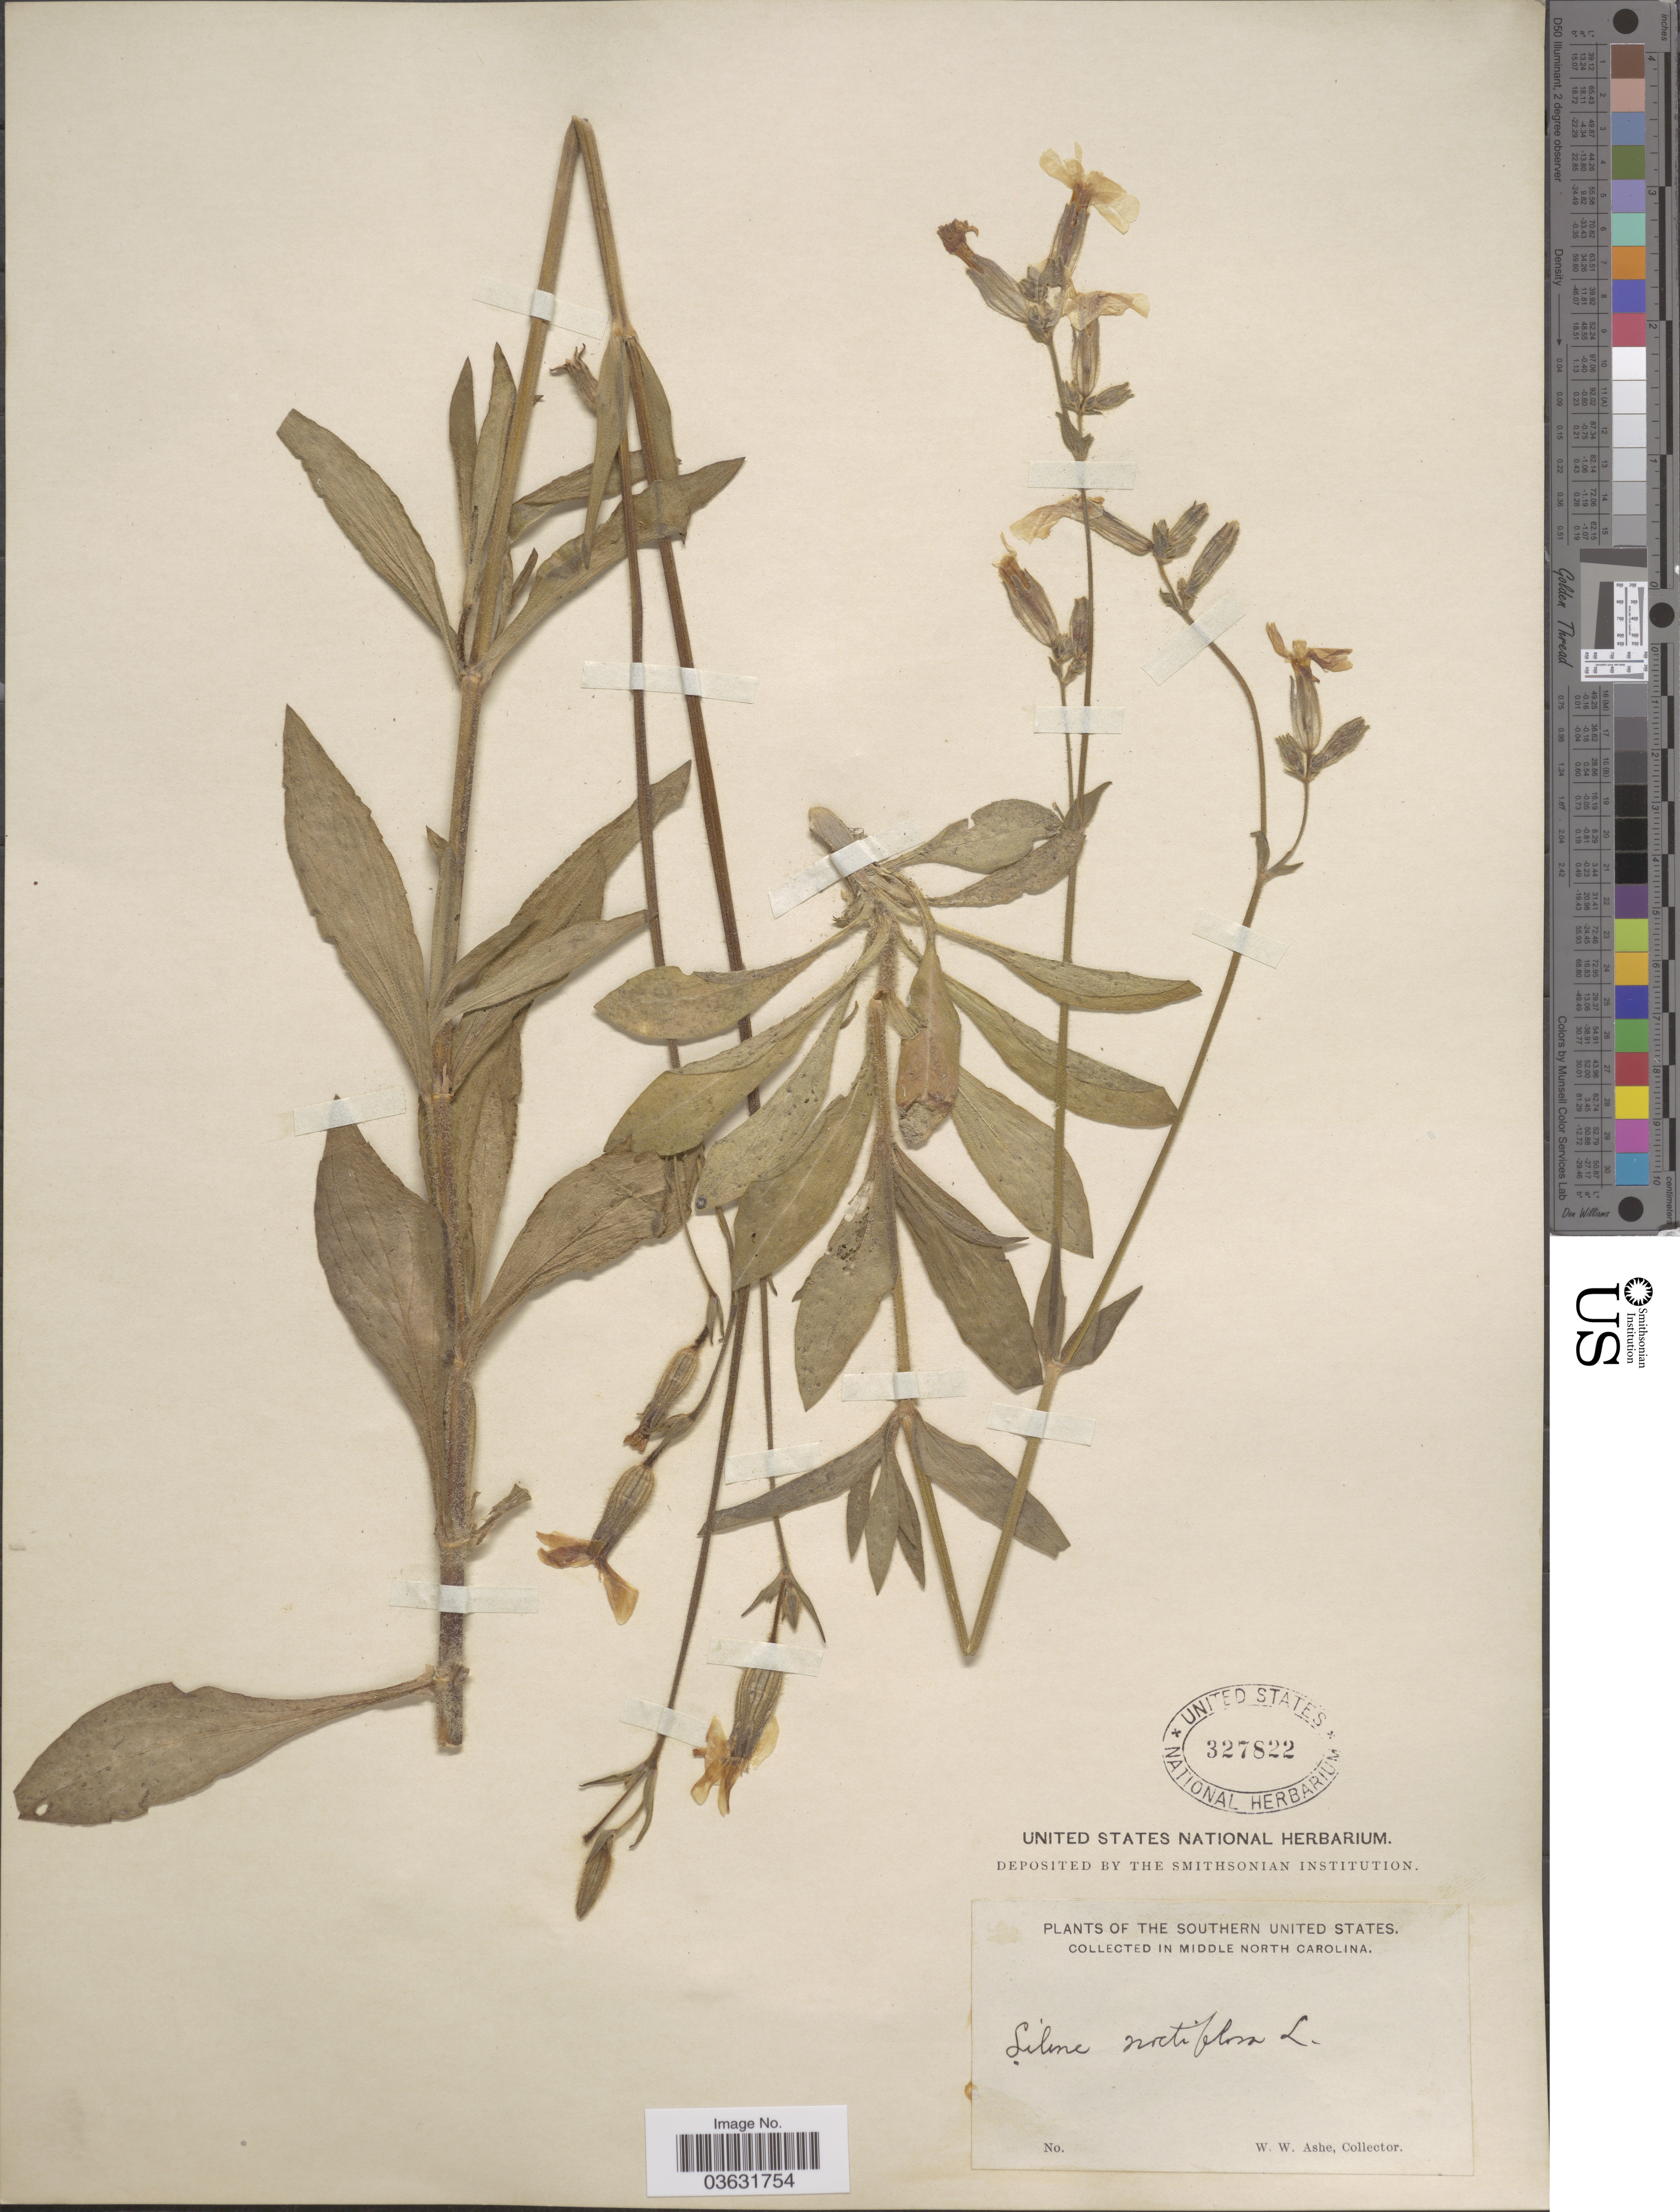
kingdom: Plantae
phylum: Tracheophyta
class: Magnoliopsida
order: Caryophyllales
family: Caryophyllaceae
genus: Silene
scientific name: Silene noctiflora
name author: L.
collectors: W. W. Ashe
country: United States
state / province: North Carolina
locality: Southern United States. In Middle North Carolina.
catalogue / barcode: US 327822